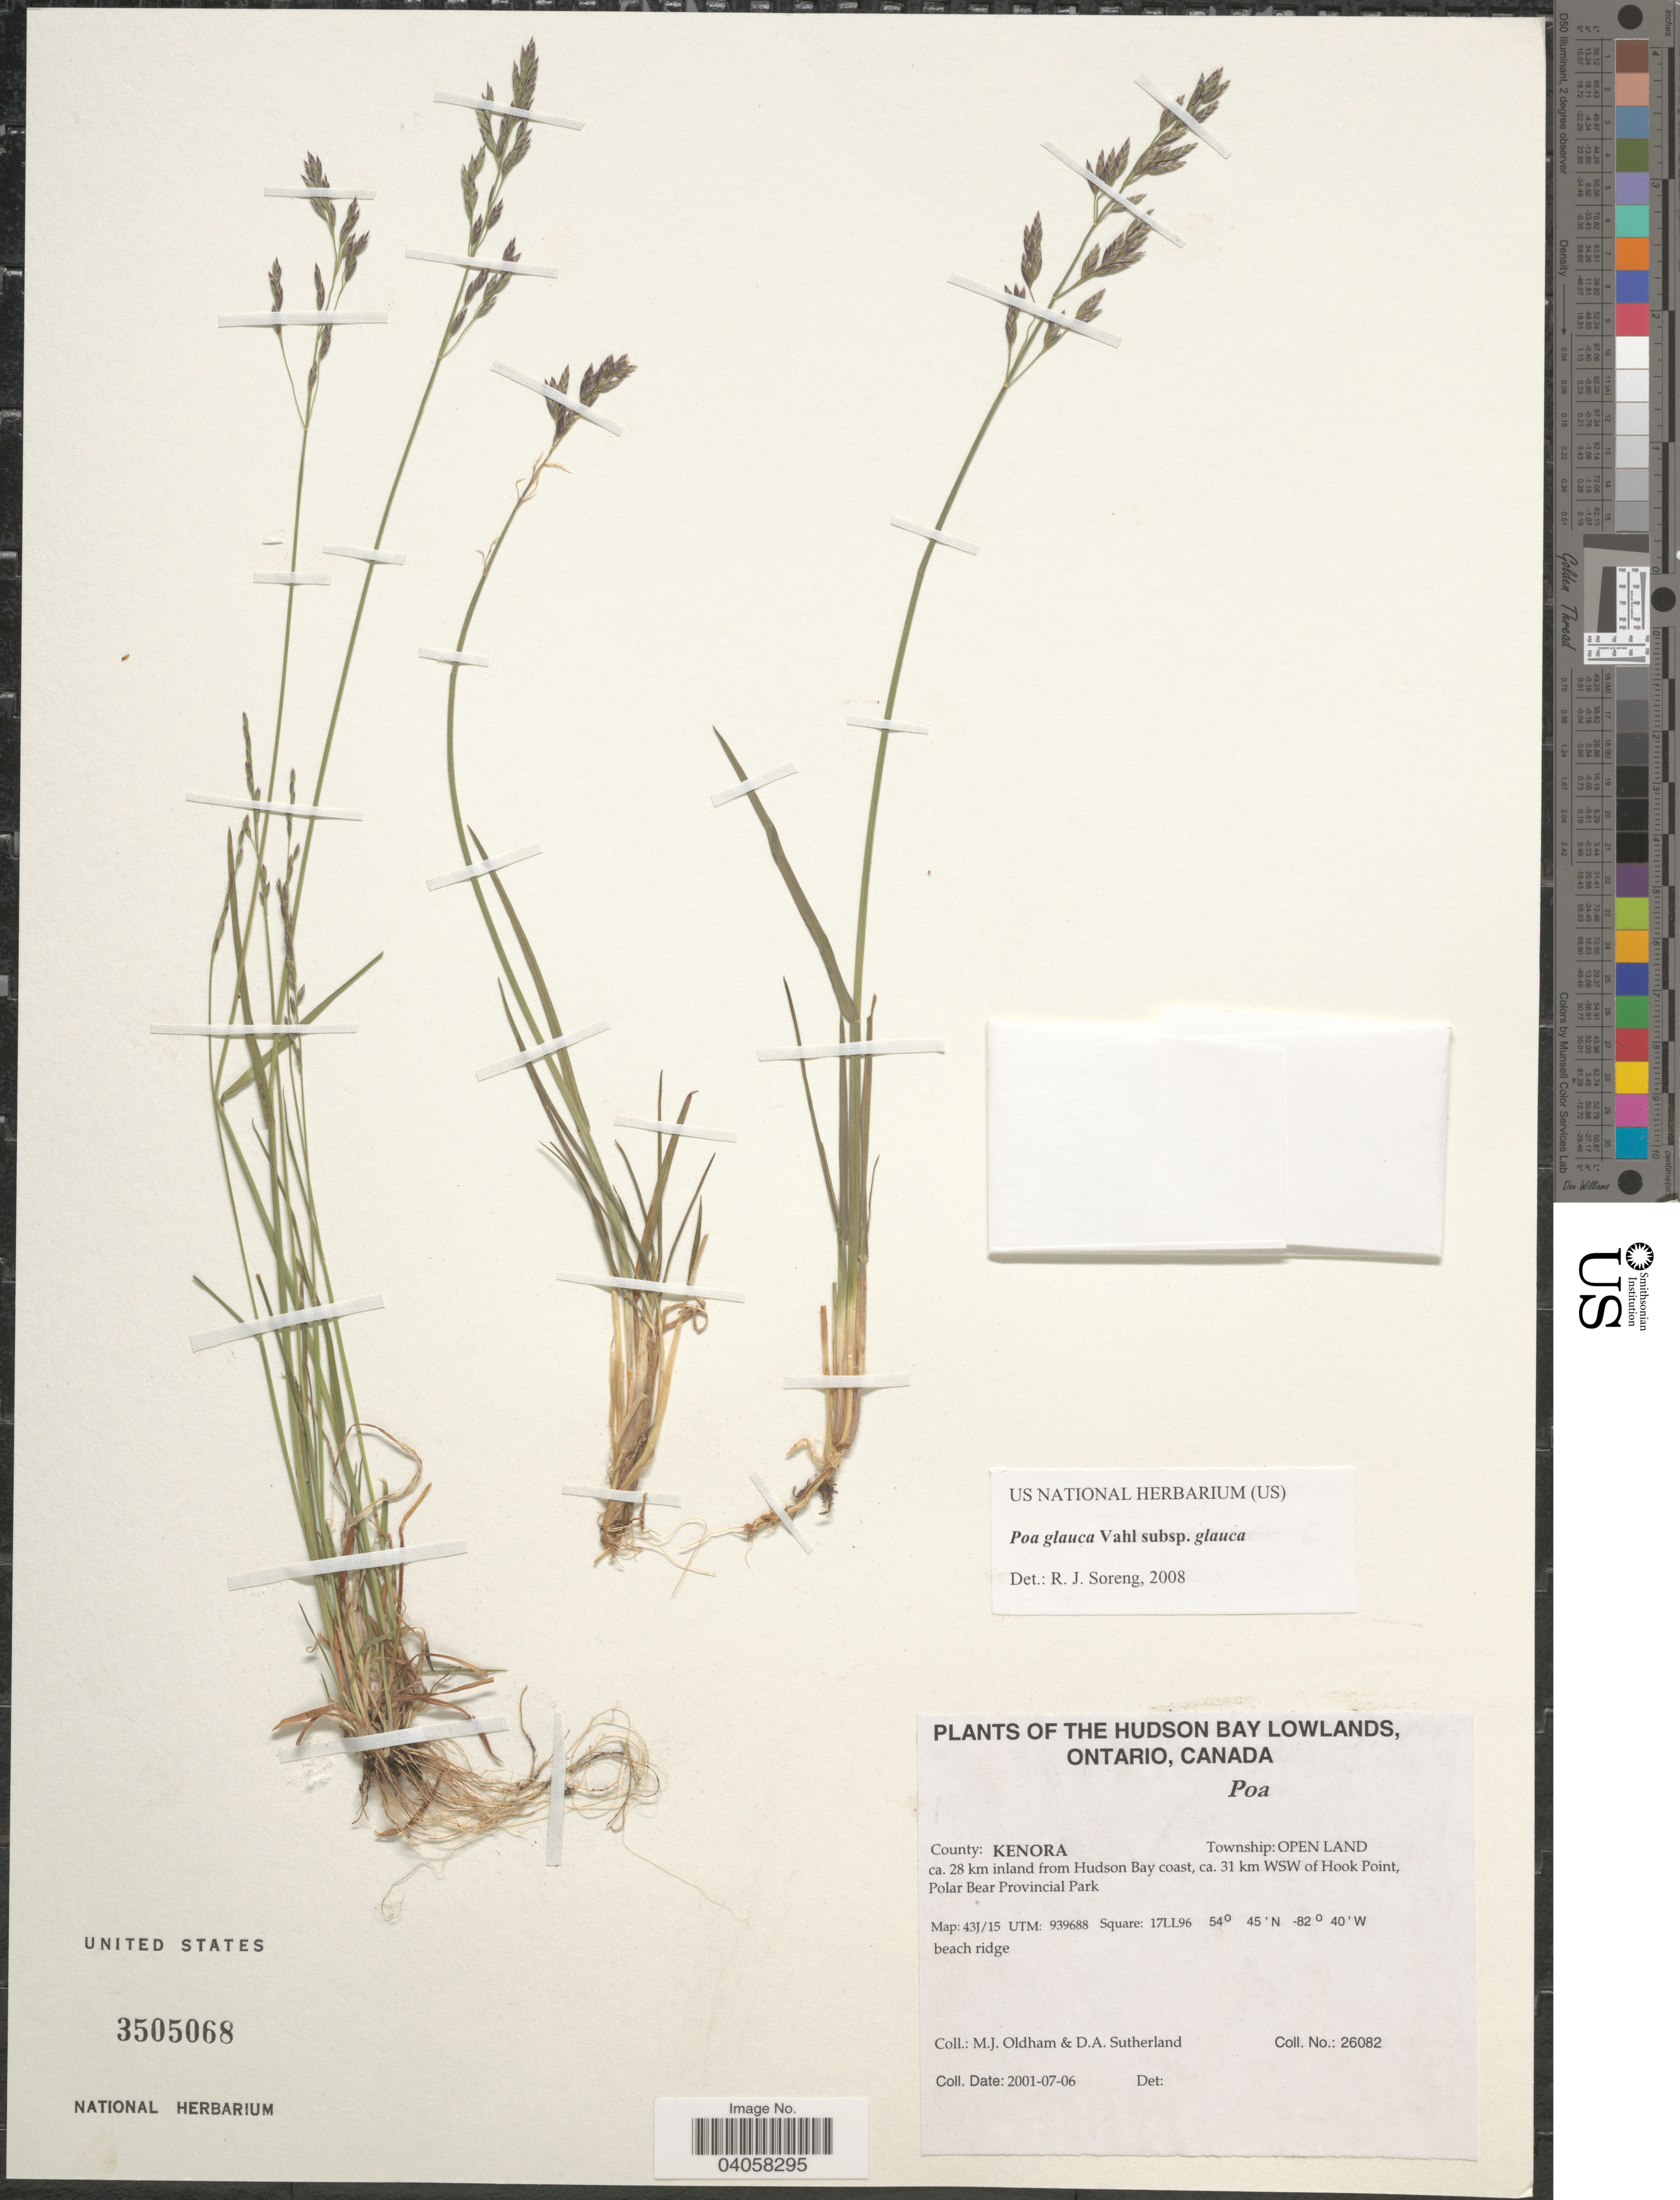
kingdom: Plantae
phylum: Tracheophyta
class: Liliopsida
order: Poales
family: Poaceae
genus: Poa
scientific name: Poa glauca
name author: Vahl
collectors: M. Oldham & D. Sutherland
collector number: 26082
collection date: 2001-07-06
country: Canada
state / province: Ontario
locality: Hudson Bay Lowlands. County: Kenora. Township: Open Land. Ca. 28 km inland from Hudson Bay coast, ca. 31 km WSW of Hook Point, Polar Bear Provincial Park. Map: 43J/15. UTM: 939688. Square: 17LL96.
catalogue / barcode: US 3505068